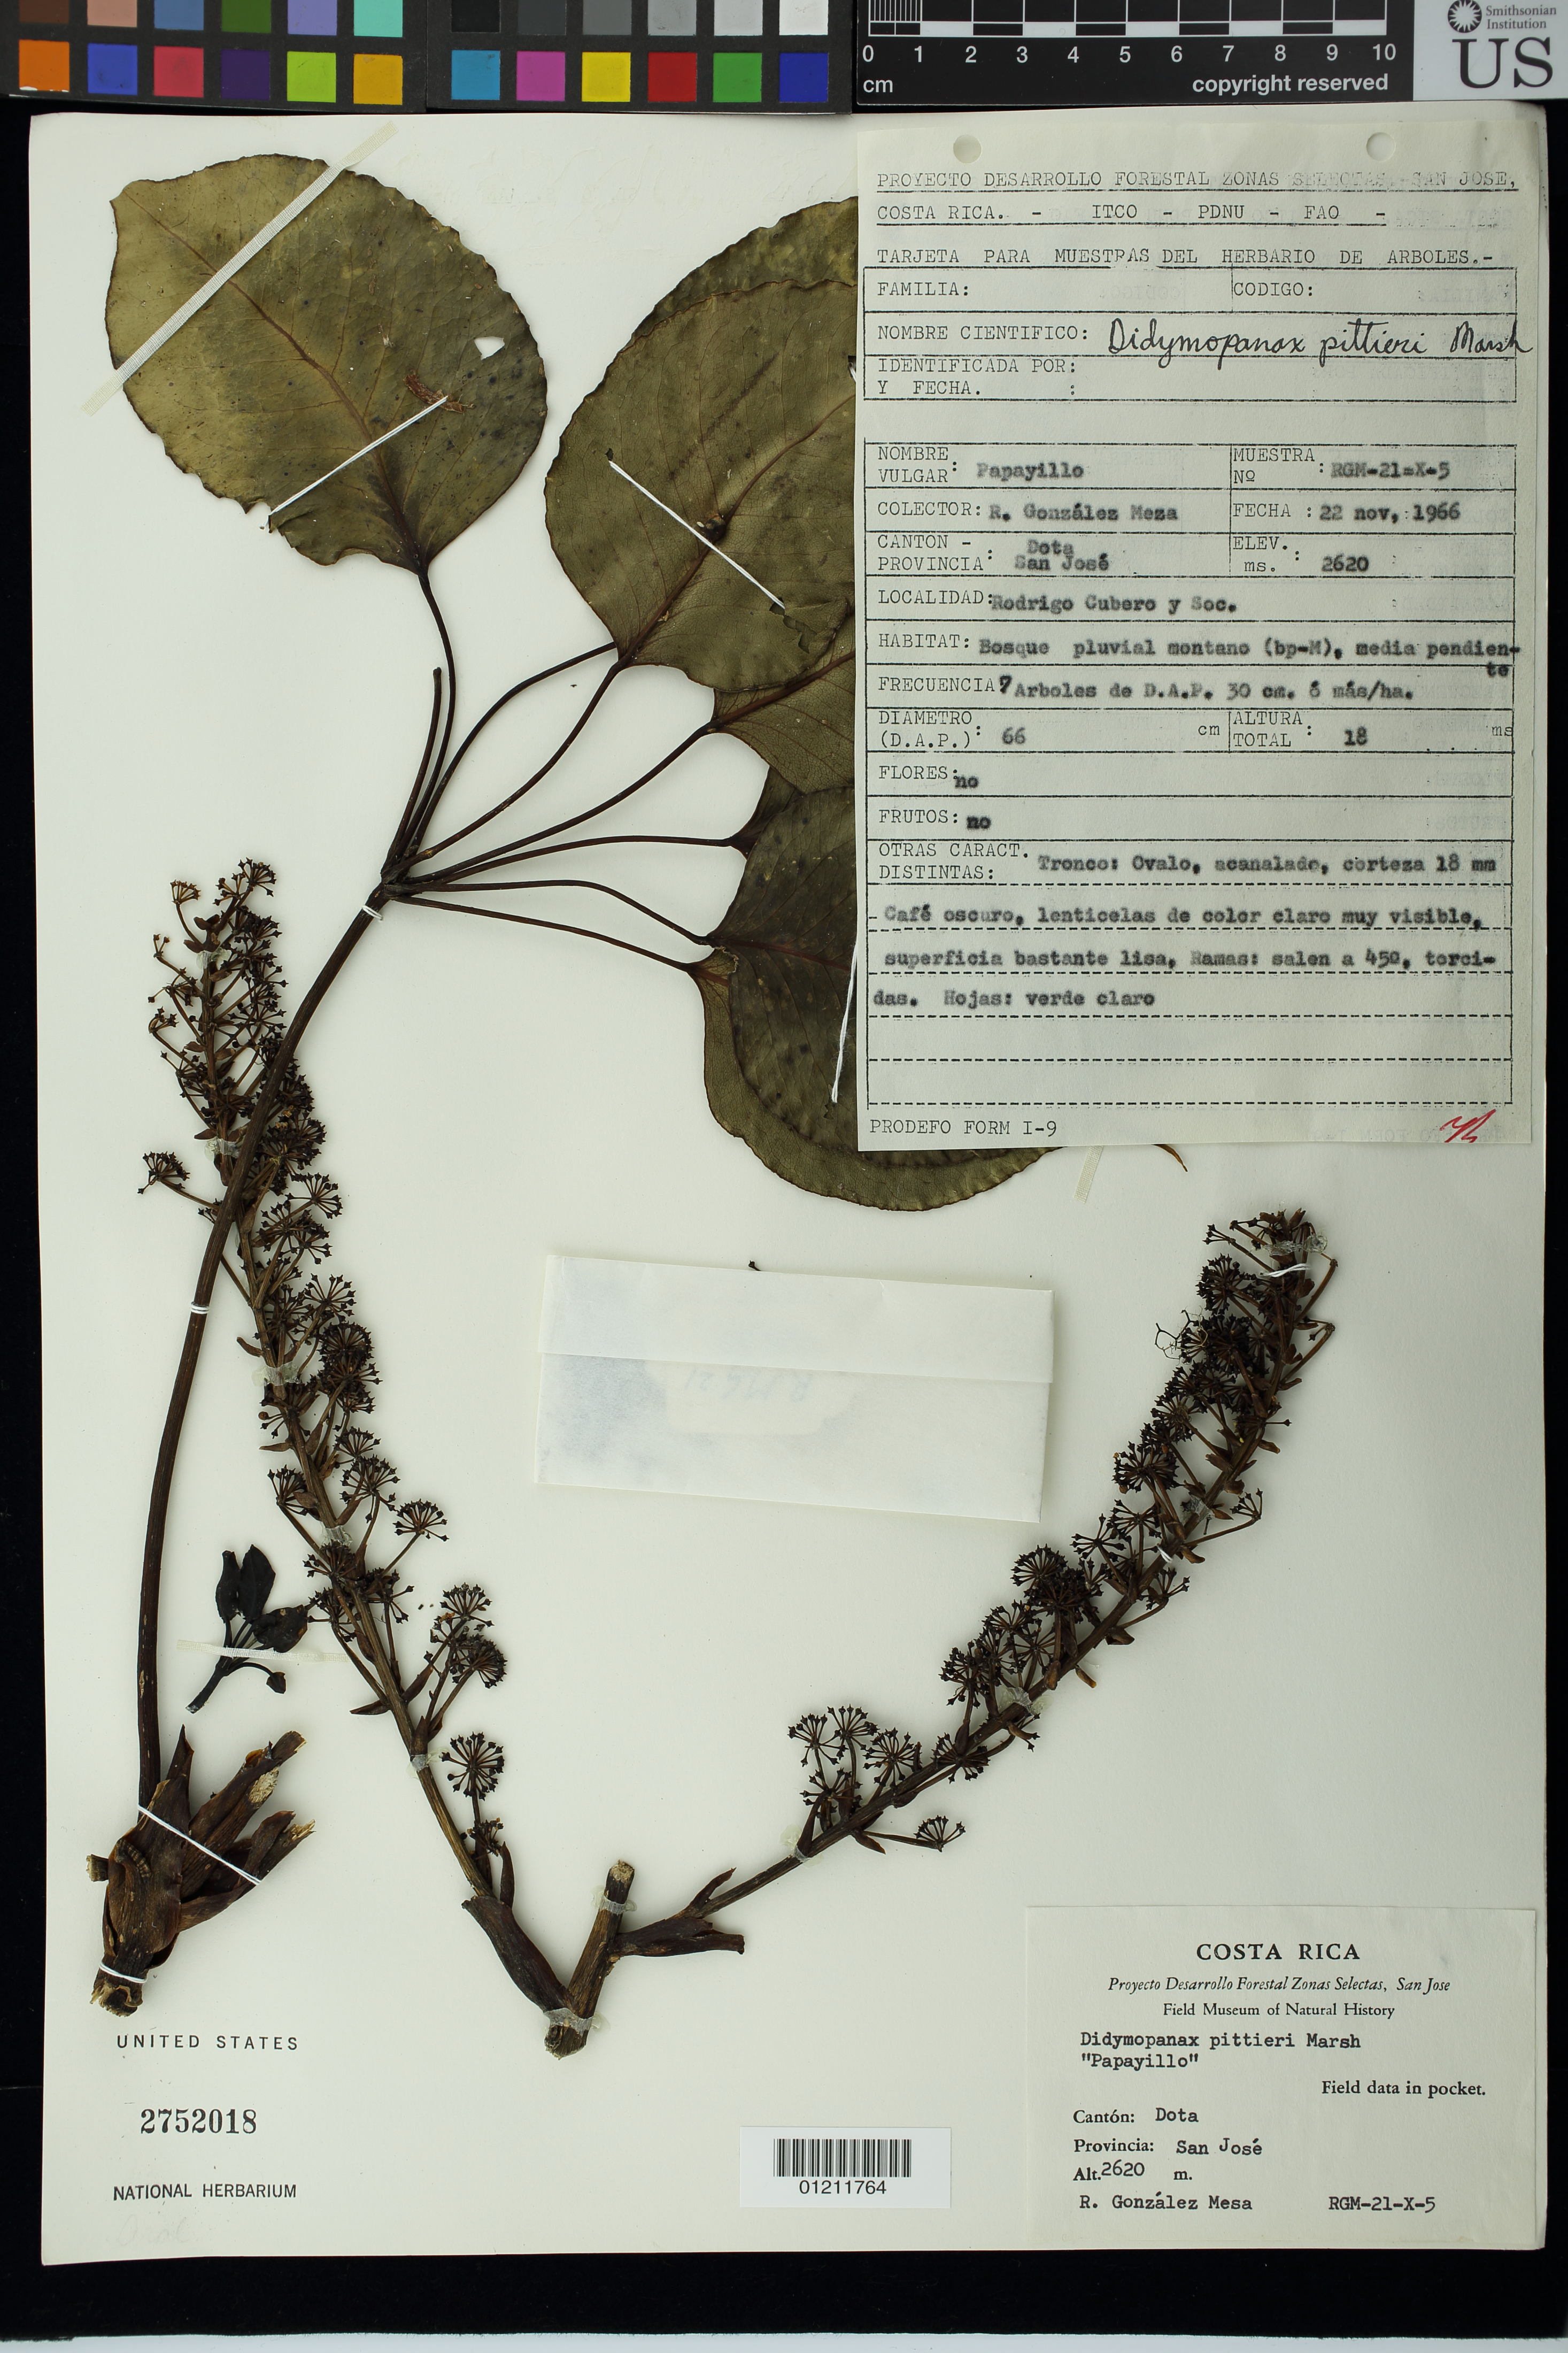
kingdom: Plantae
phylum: Tracheophyta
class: Magnoliopsida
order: Apiales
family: Araliaceae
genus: Schefflera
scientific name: Schefflera rodriguesiana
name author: Frodin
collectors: R. González Mesa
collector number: RGM-21-X-5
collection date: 1966-11-22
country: Costa Rica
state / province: San José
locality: Canton: Dota, Rodrigo Cubero y Soc.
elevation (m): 2620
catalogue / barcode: US 2752018